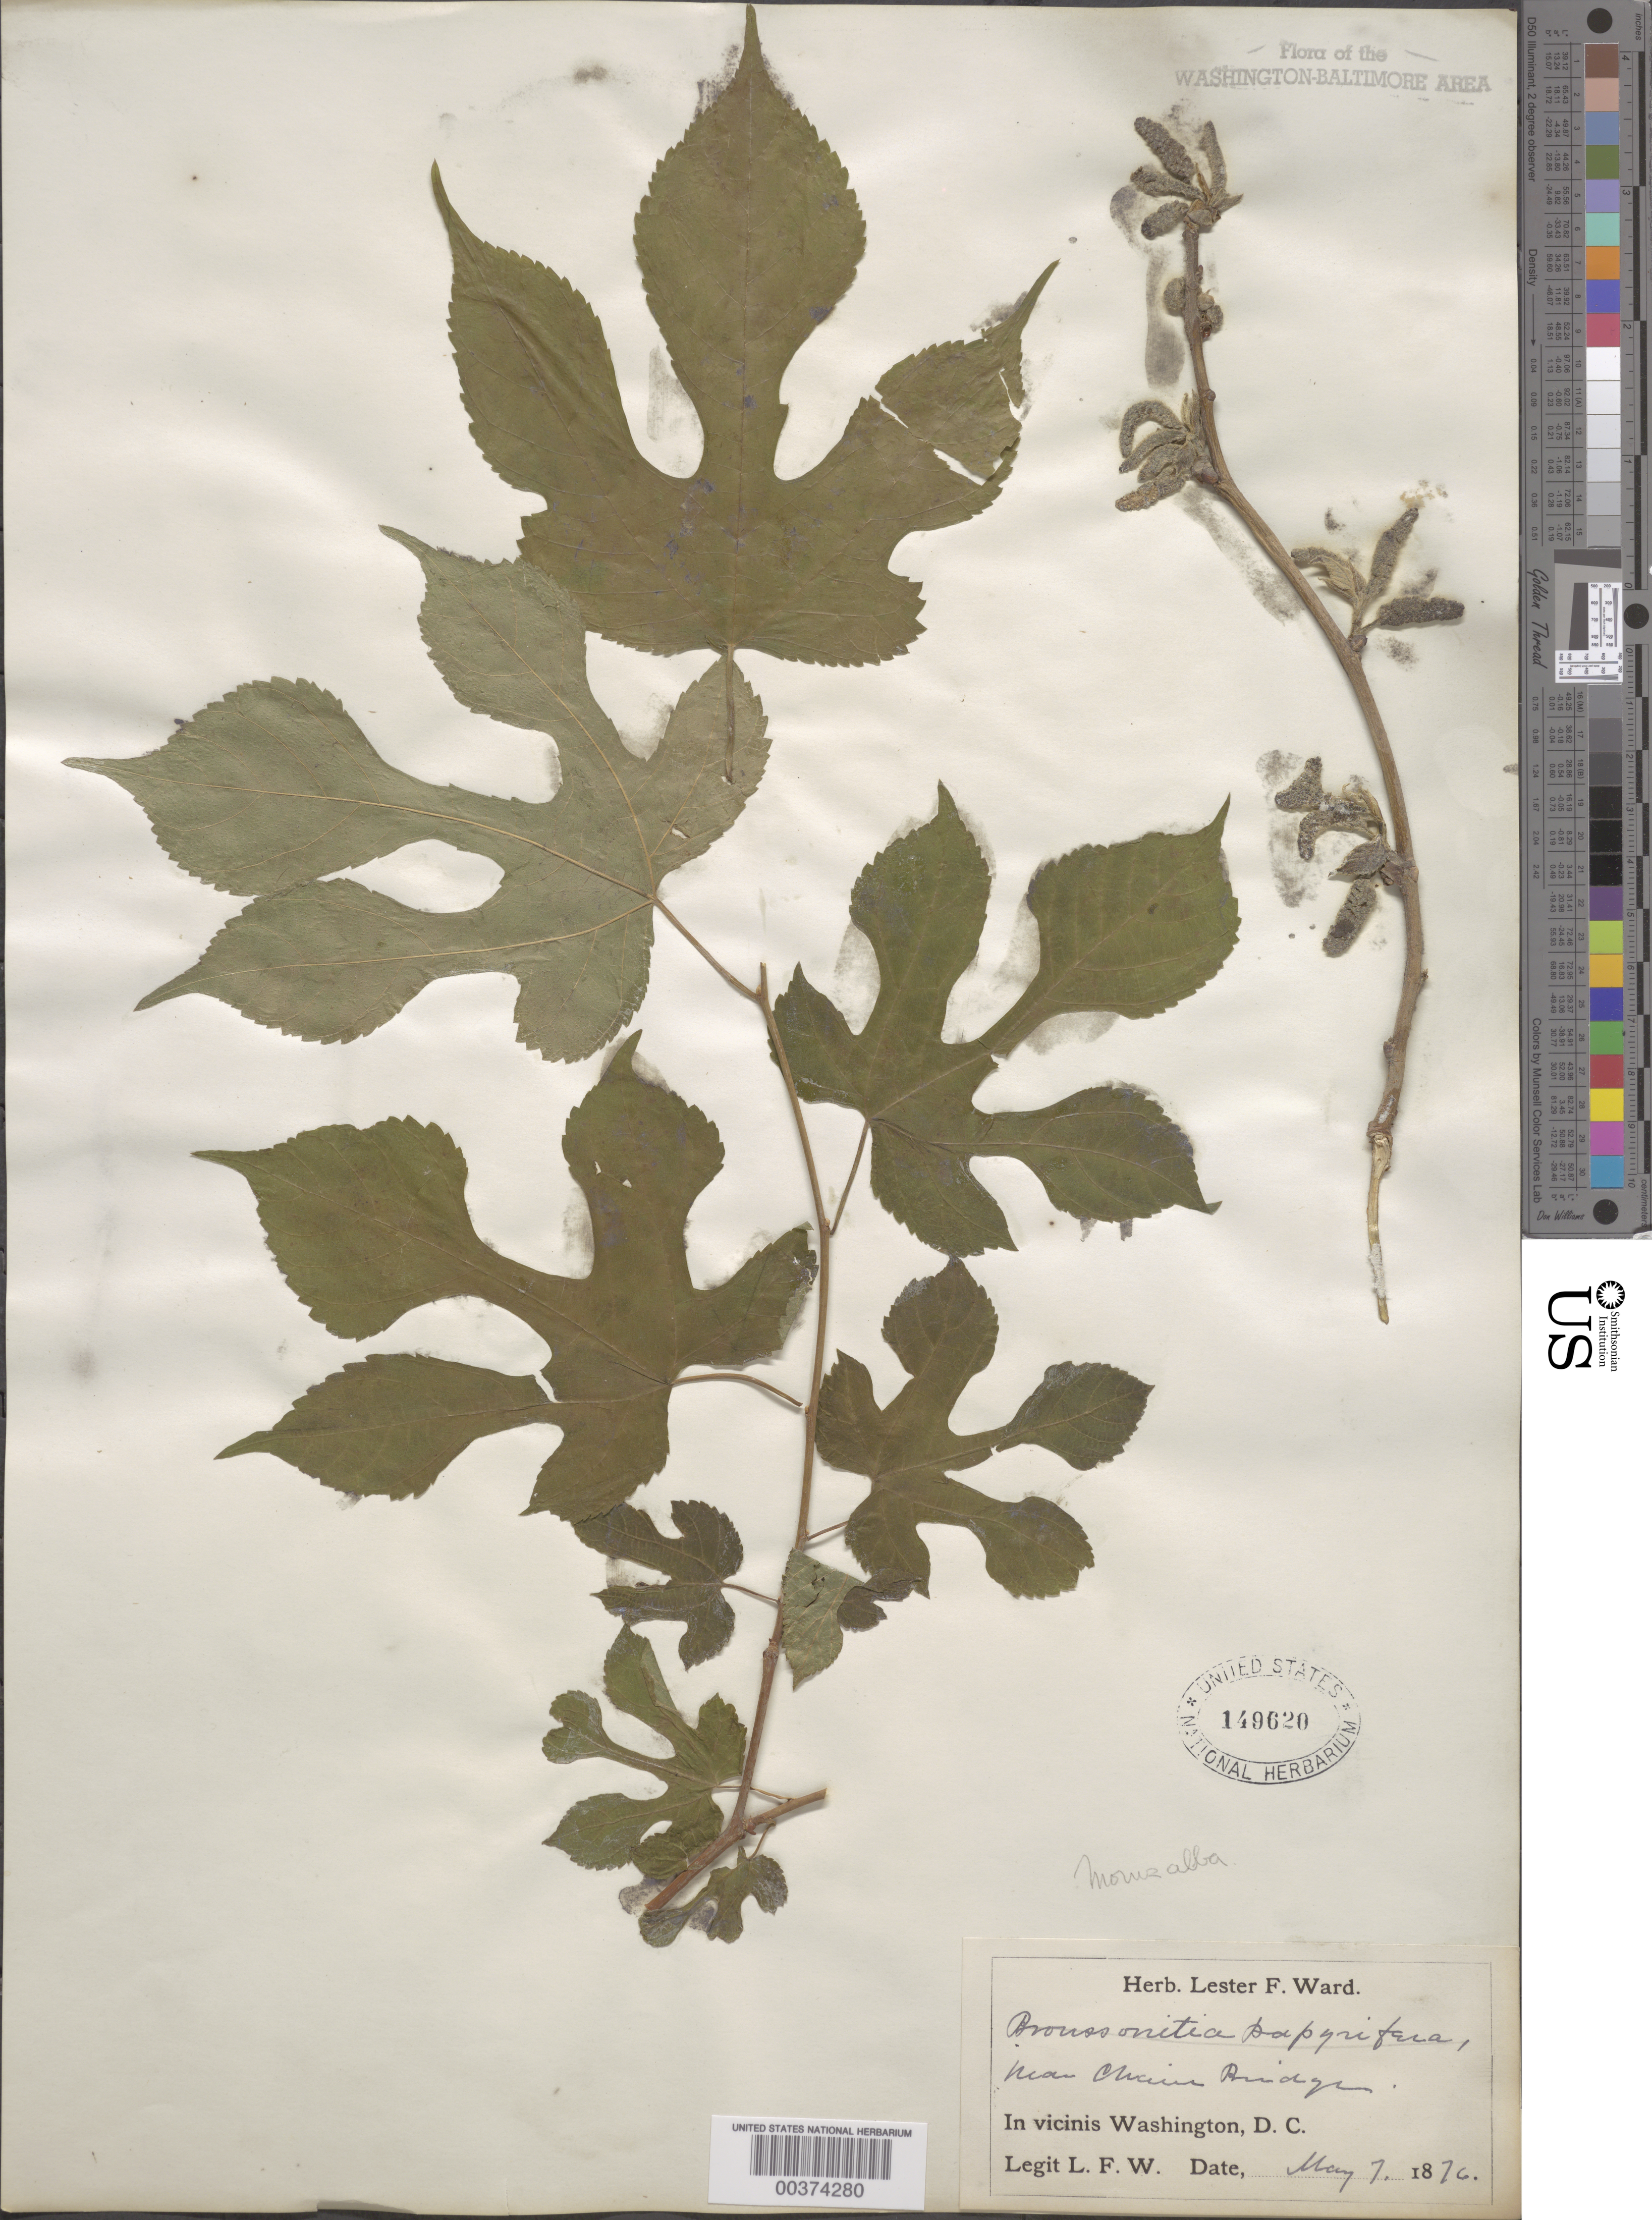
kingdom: Plantae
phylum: Tracheophyta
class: Magnoliopsida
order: Rosales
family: Moraceae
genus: Morus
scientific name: Morus alba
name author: L.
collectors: L. F. Ward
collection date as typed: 07 May 1876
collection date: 1876-05-07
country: United States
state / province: District of Columbia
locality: Chain Bridge vicinity C. and O. Canal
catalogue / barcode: US 149620